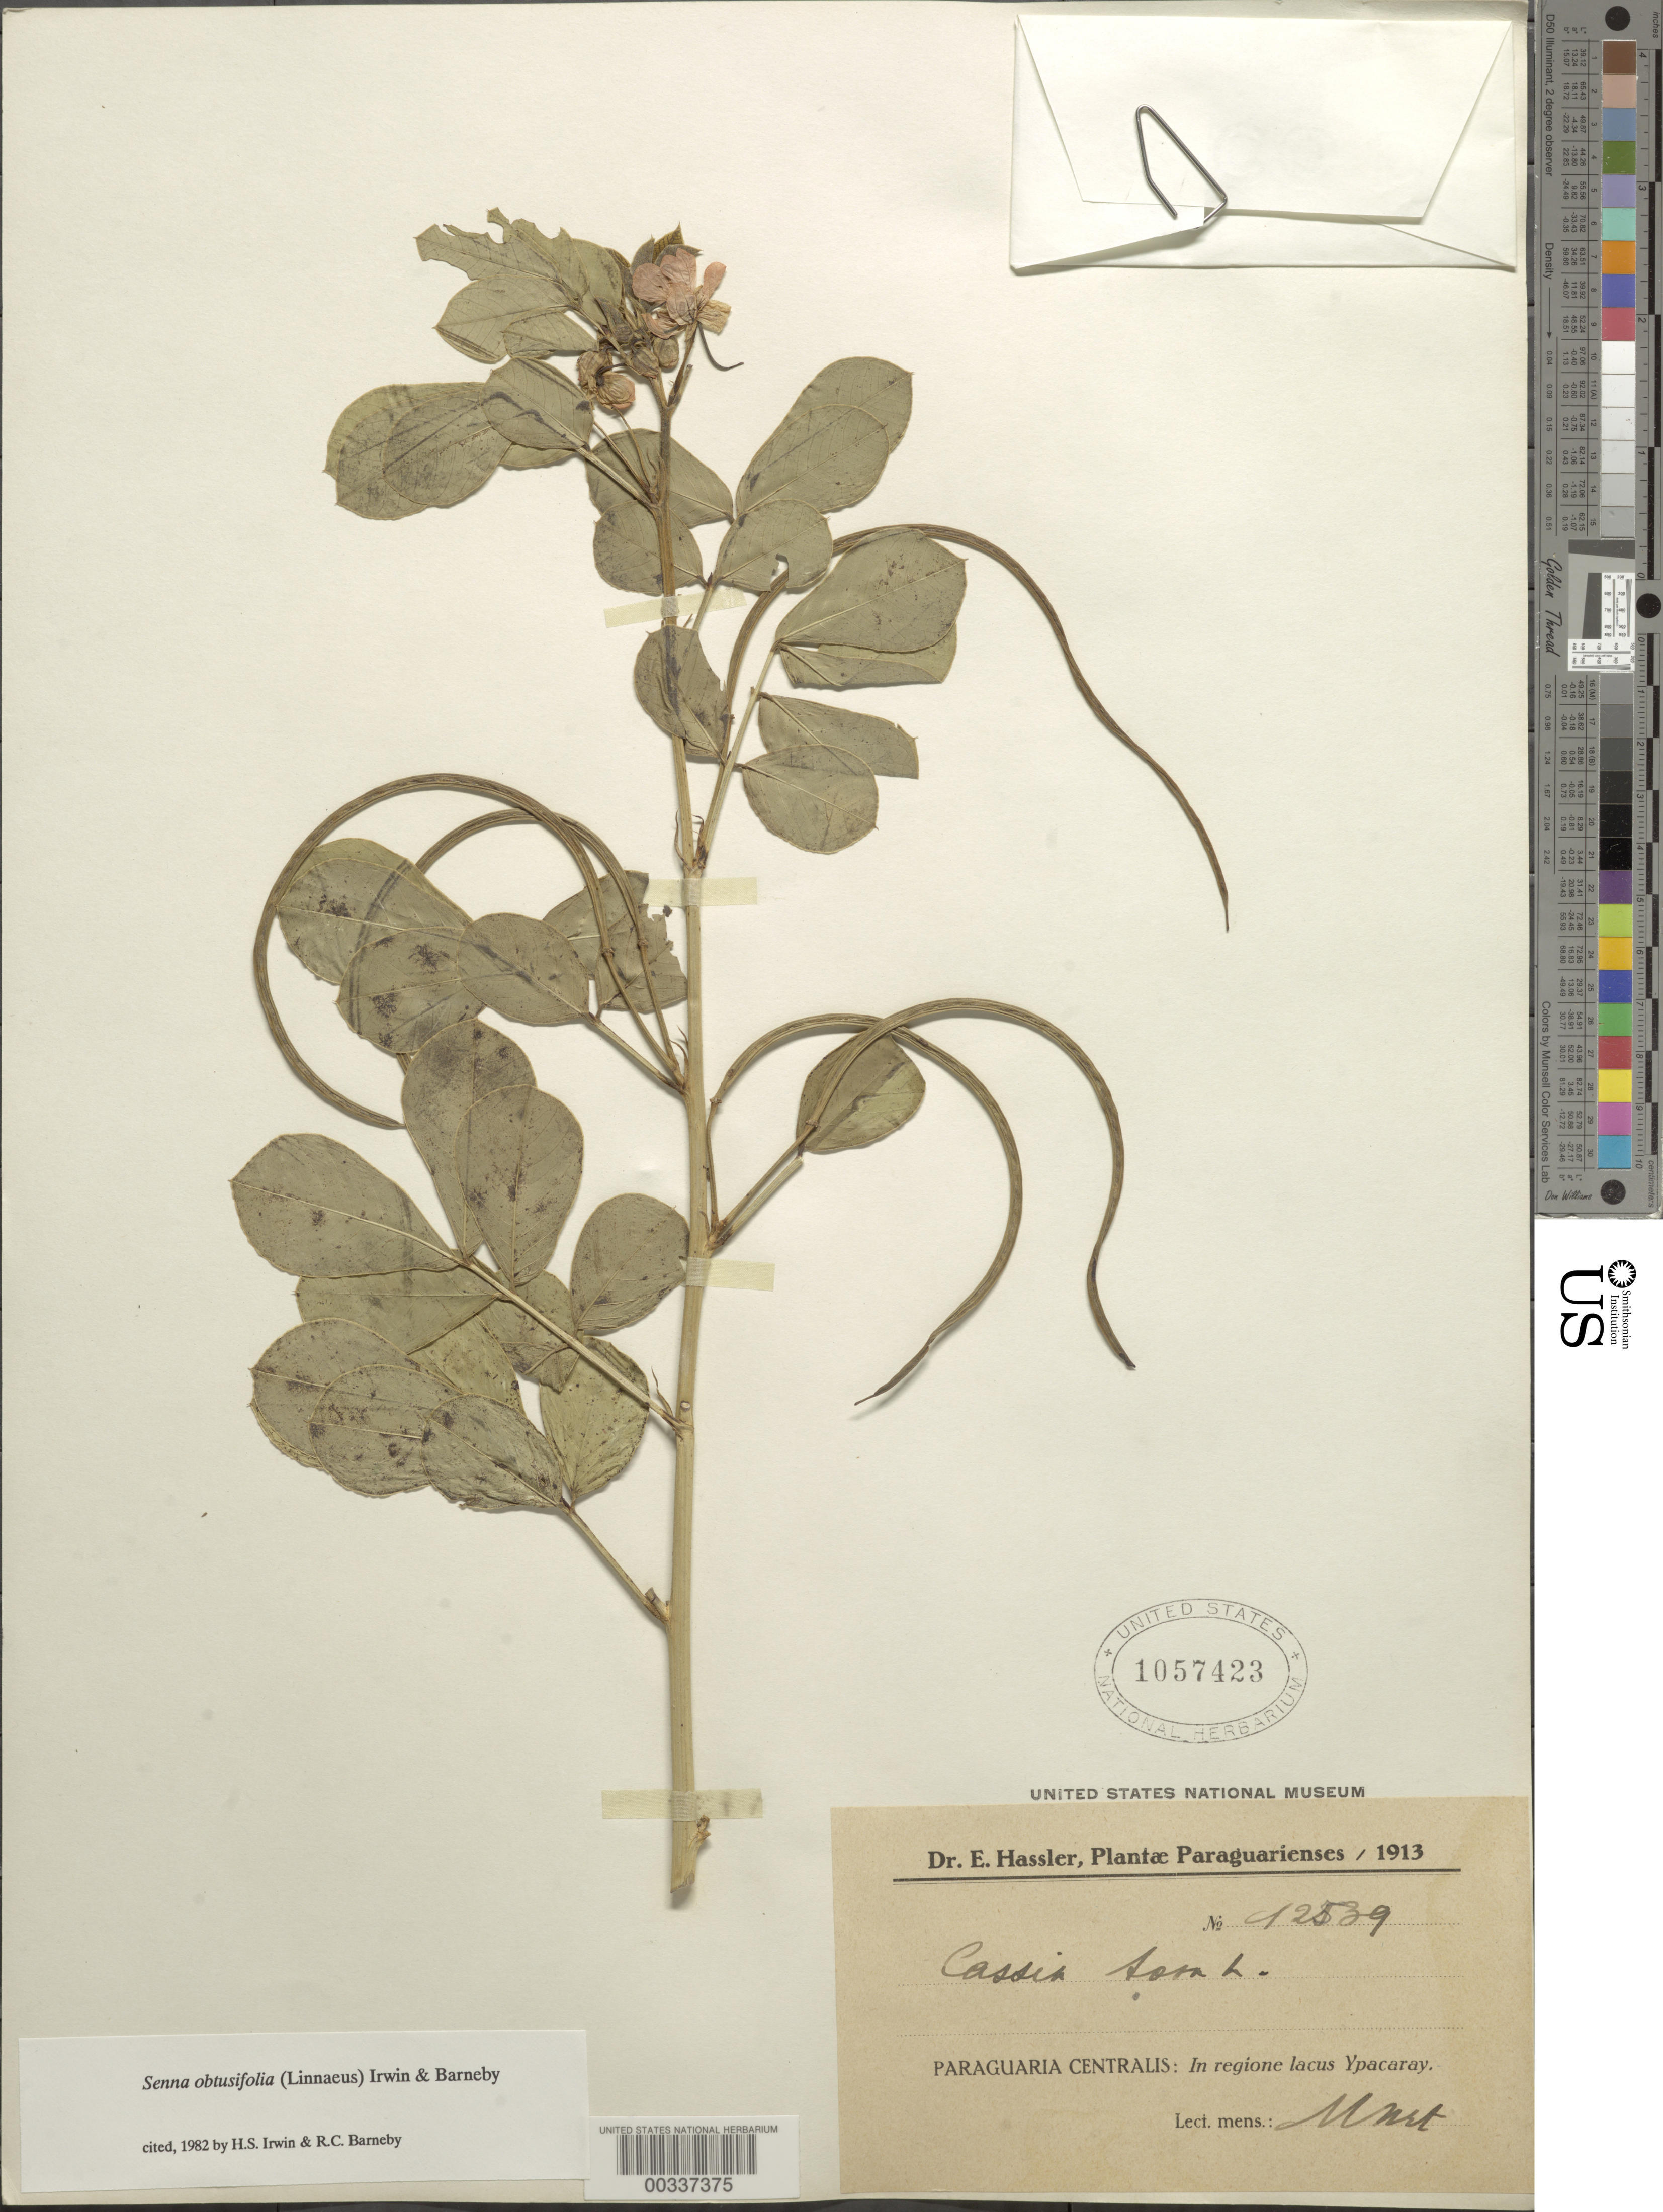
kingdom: Plantae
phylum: Tracheophyta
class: Magnoliopsida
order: Fabales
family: Fabaceae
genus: Senna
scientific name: Senna obtusifolia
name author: (L.) H.S. Irwin & Barneby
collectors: E. Hassler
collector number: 12539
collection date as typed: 1913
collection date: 1913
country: Paraguay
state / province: Central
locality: Ypacarai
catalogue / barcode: US 1057423